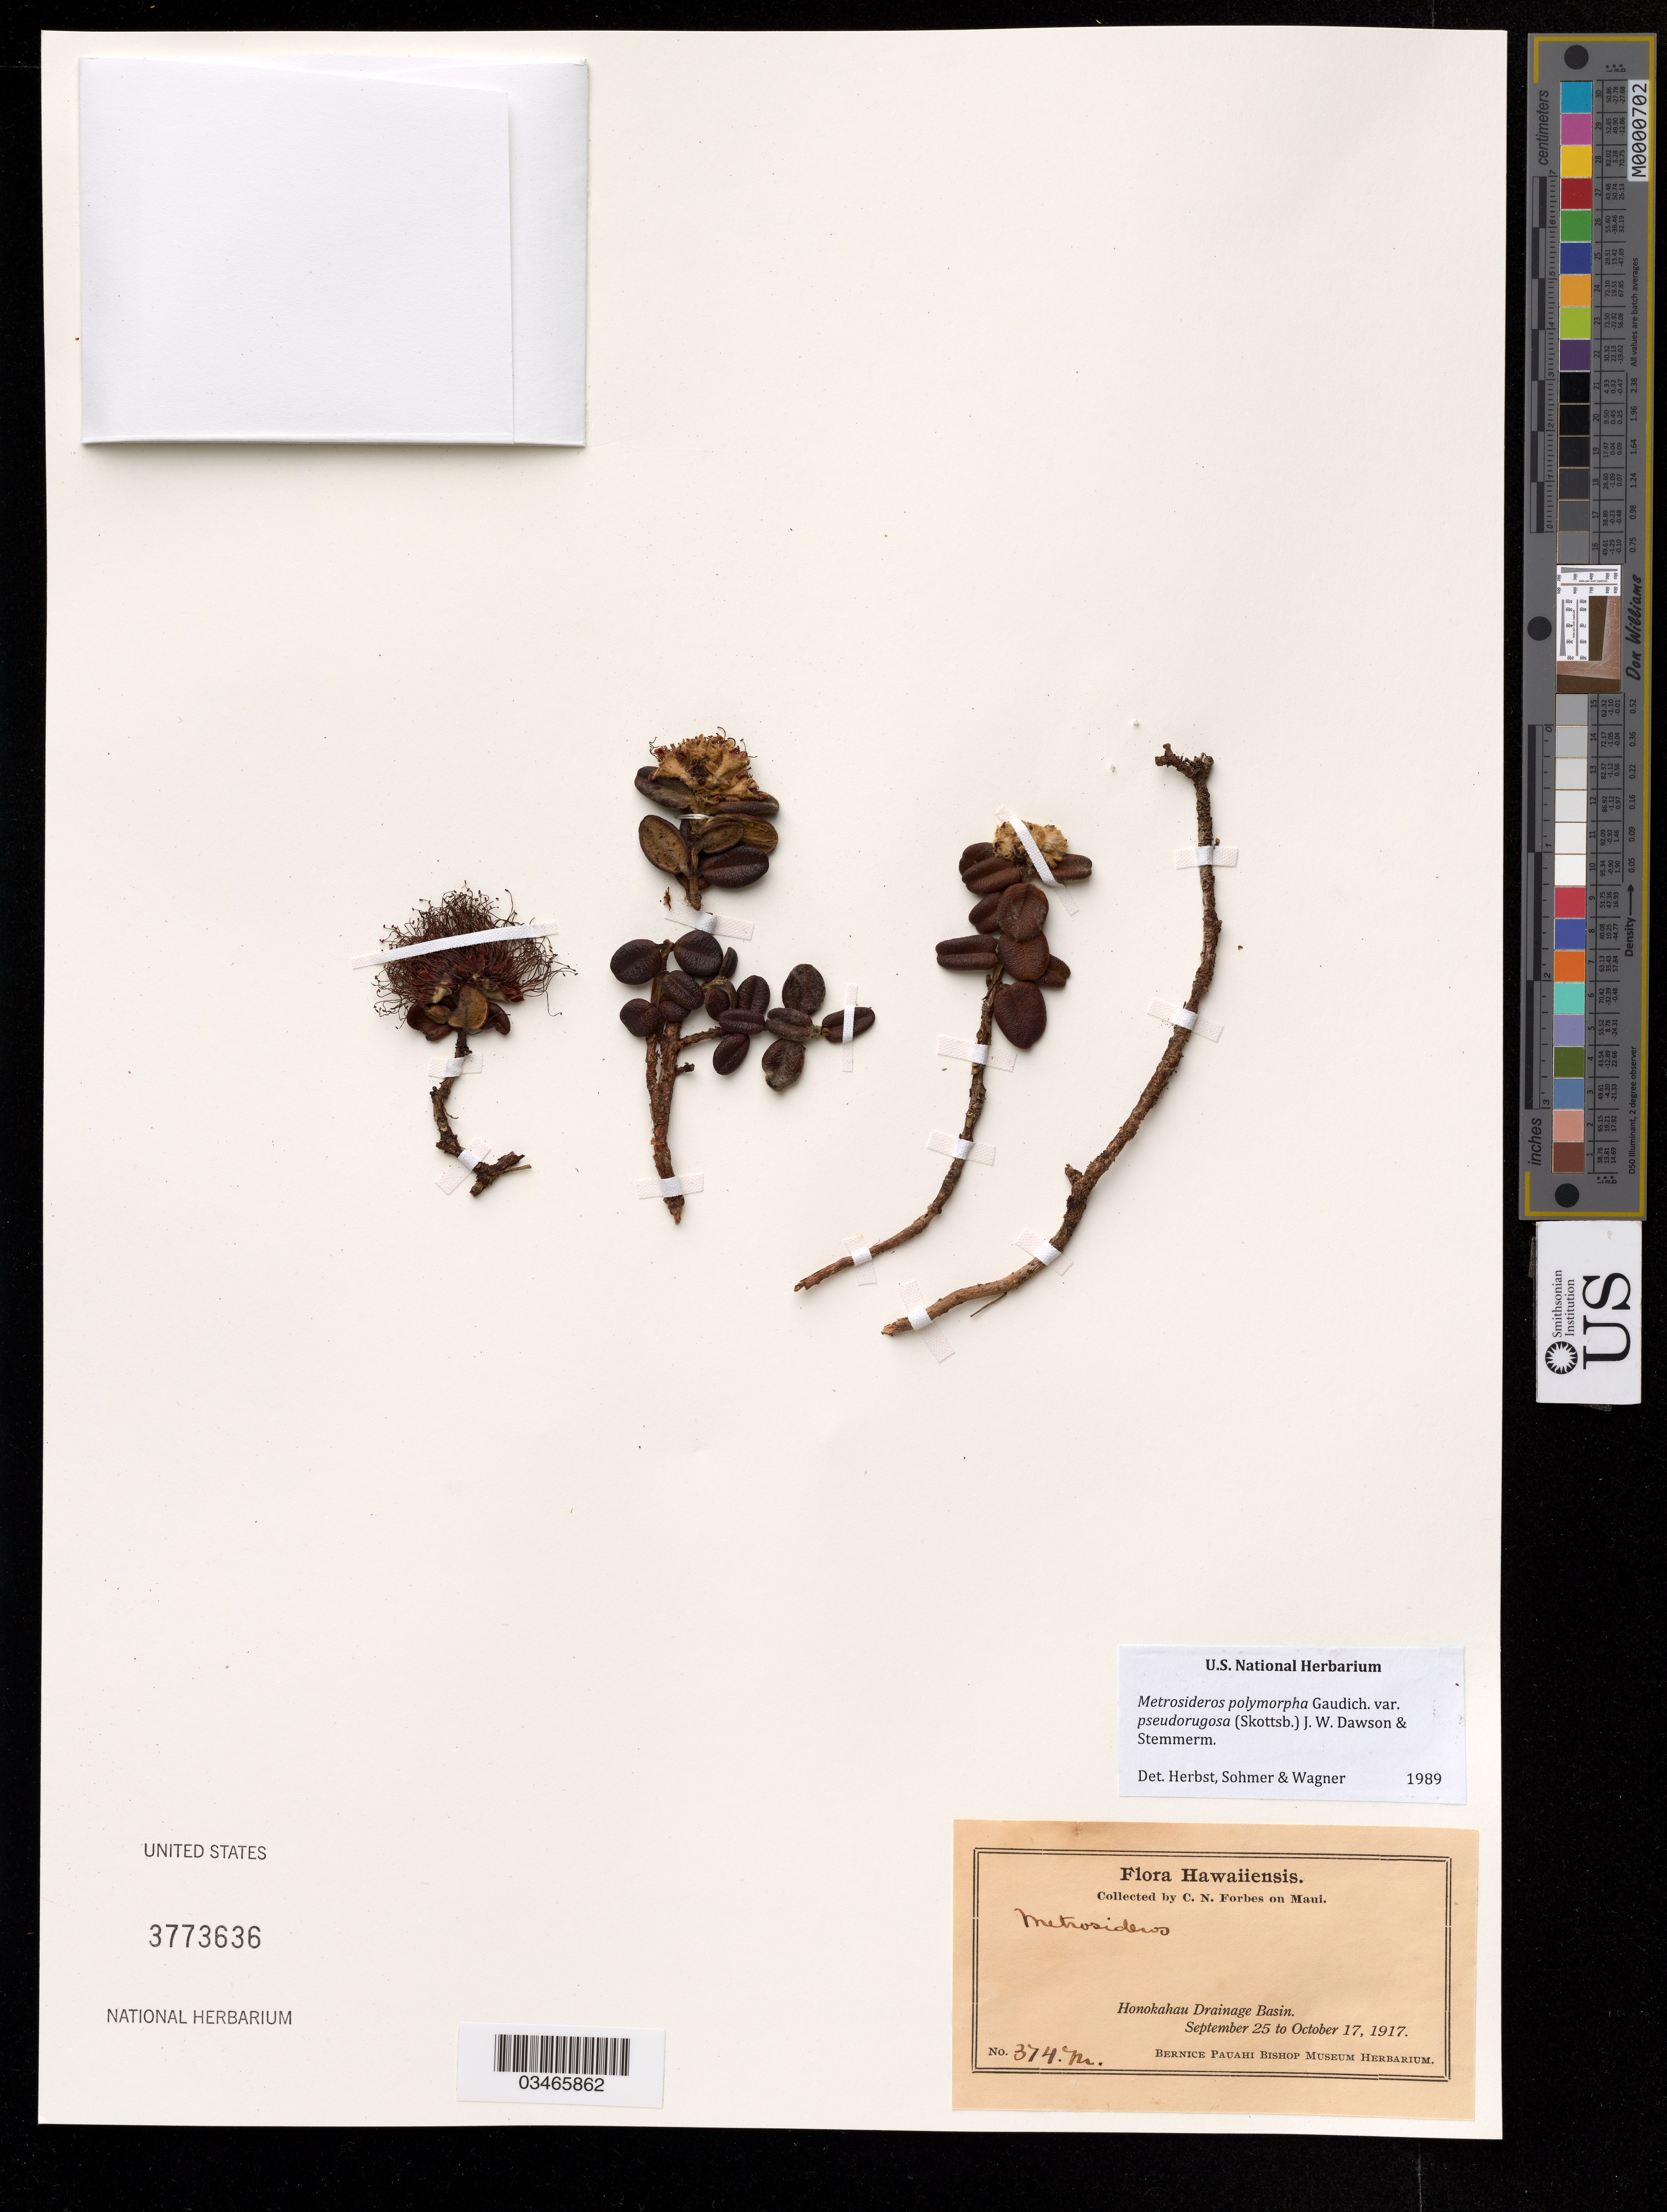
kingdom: Plantae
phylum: Tracheophyta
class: Magnoliopsida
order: Myrtales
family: Myrtaceae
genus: Metrosideros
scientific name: Metrosideros polymorpha var. pseudorugosa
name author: Skottsb.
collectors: C. N. Forbes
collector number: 374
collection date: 1917-09-25/1917-10-17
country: United States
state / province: Hawaii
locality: On Maui. Honokahau Drainage Basin.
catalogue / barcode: US 3773636